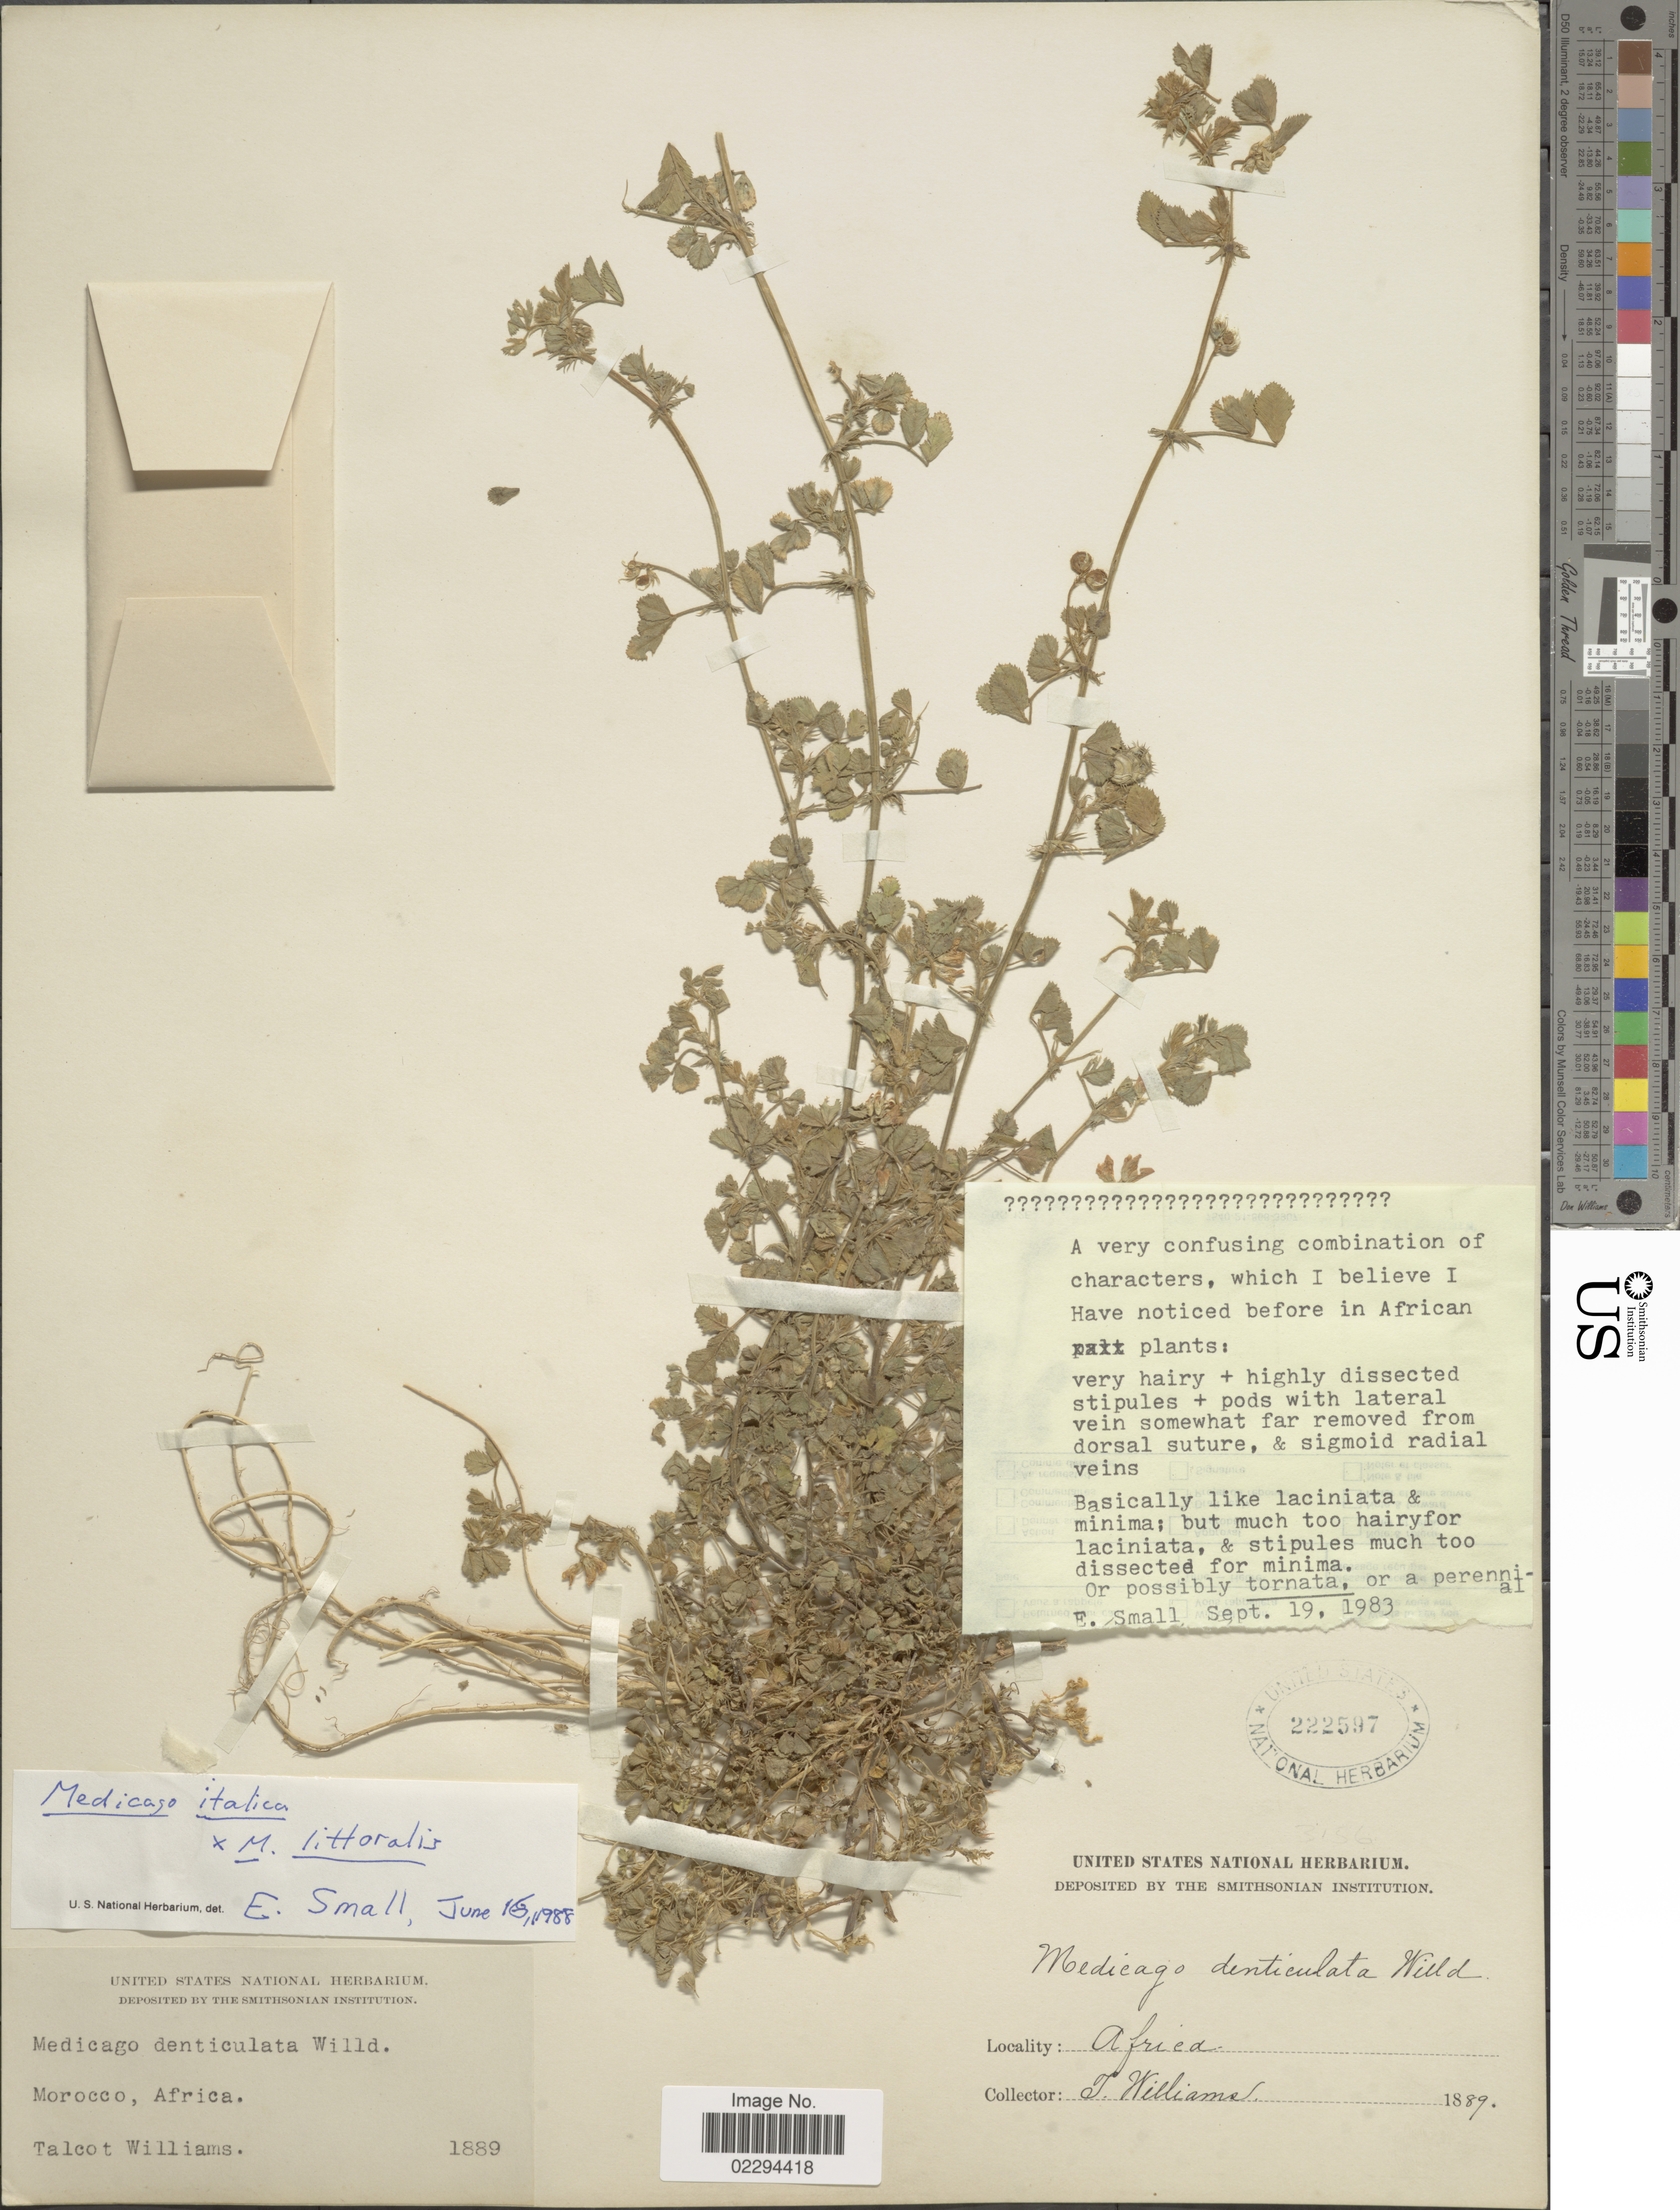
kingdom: Plantae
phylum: Tracheophyta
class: Magnoliopsida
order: Fabales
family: Fabaceae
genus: Medicago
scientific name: Medicago italica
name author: (Mill.) Fiori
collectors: T. Williams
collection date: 1889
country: Morocco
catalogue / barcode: US 222597